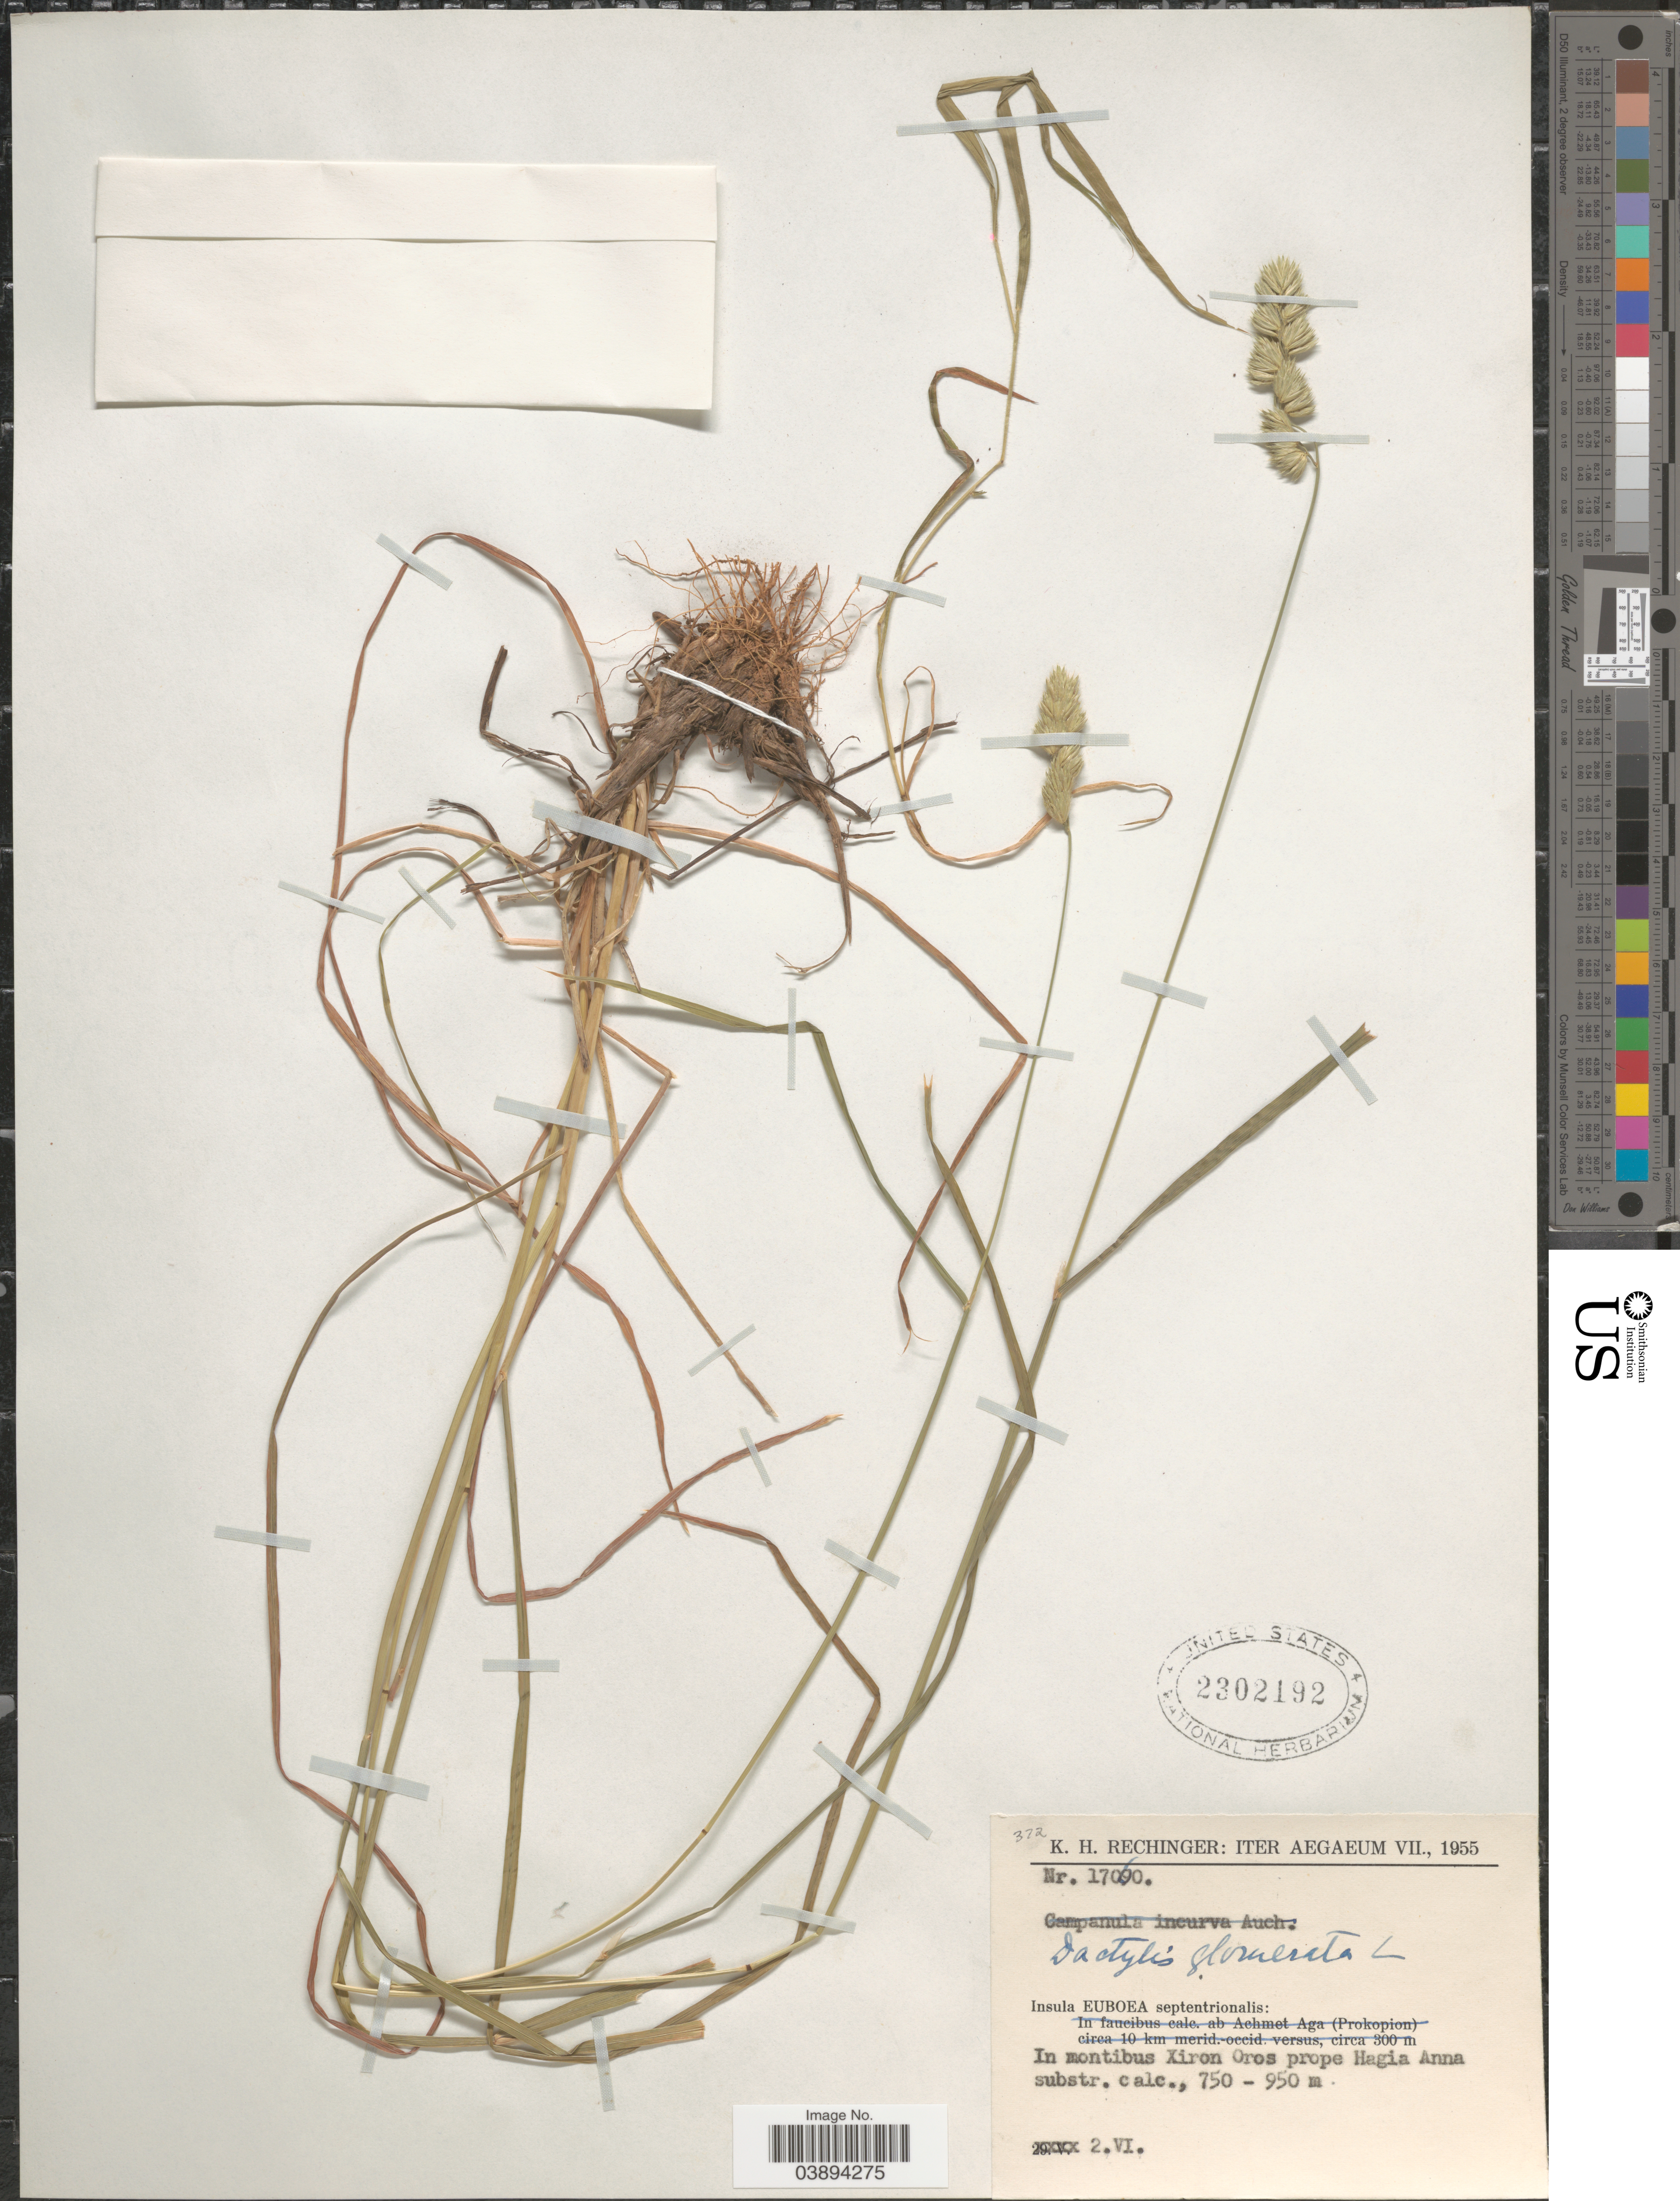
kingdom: Plantae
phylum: Tracheophyta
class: Liliopsida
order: Poales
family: Poaceae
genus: Dactylis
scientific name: Dactylis glomerata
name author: L.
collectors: K. H. Rechinger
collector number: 17060*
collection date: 1955-06-02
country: Greece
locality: Insula EUBOEA septentrionalis: In montibus Xiron Oros prope Hagia Anna substr. calc.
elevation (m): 750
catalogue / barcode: US 2302192